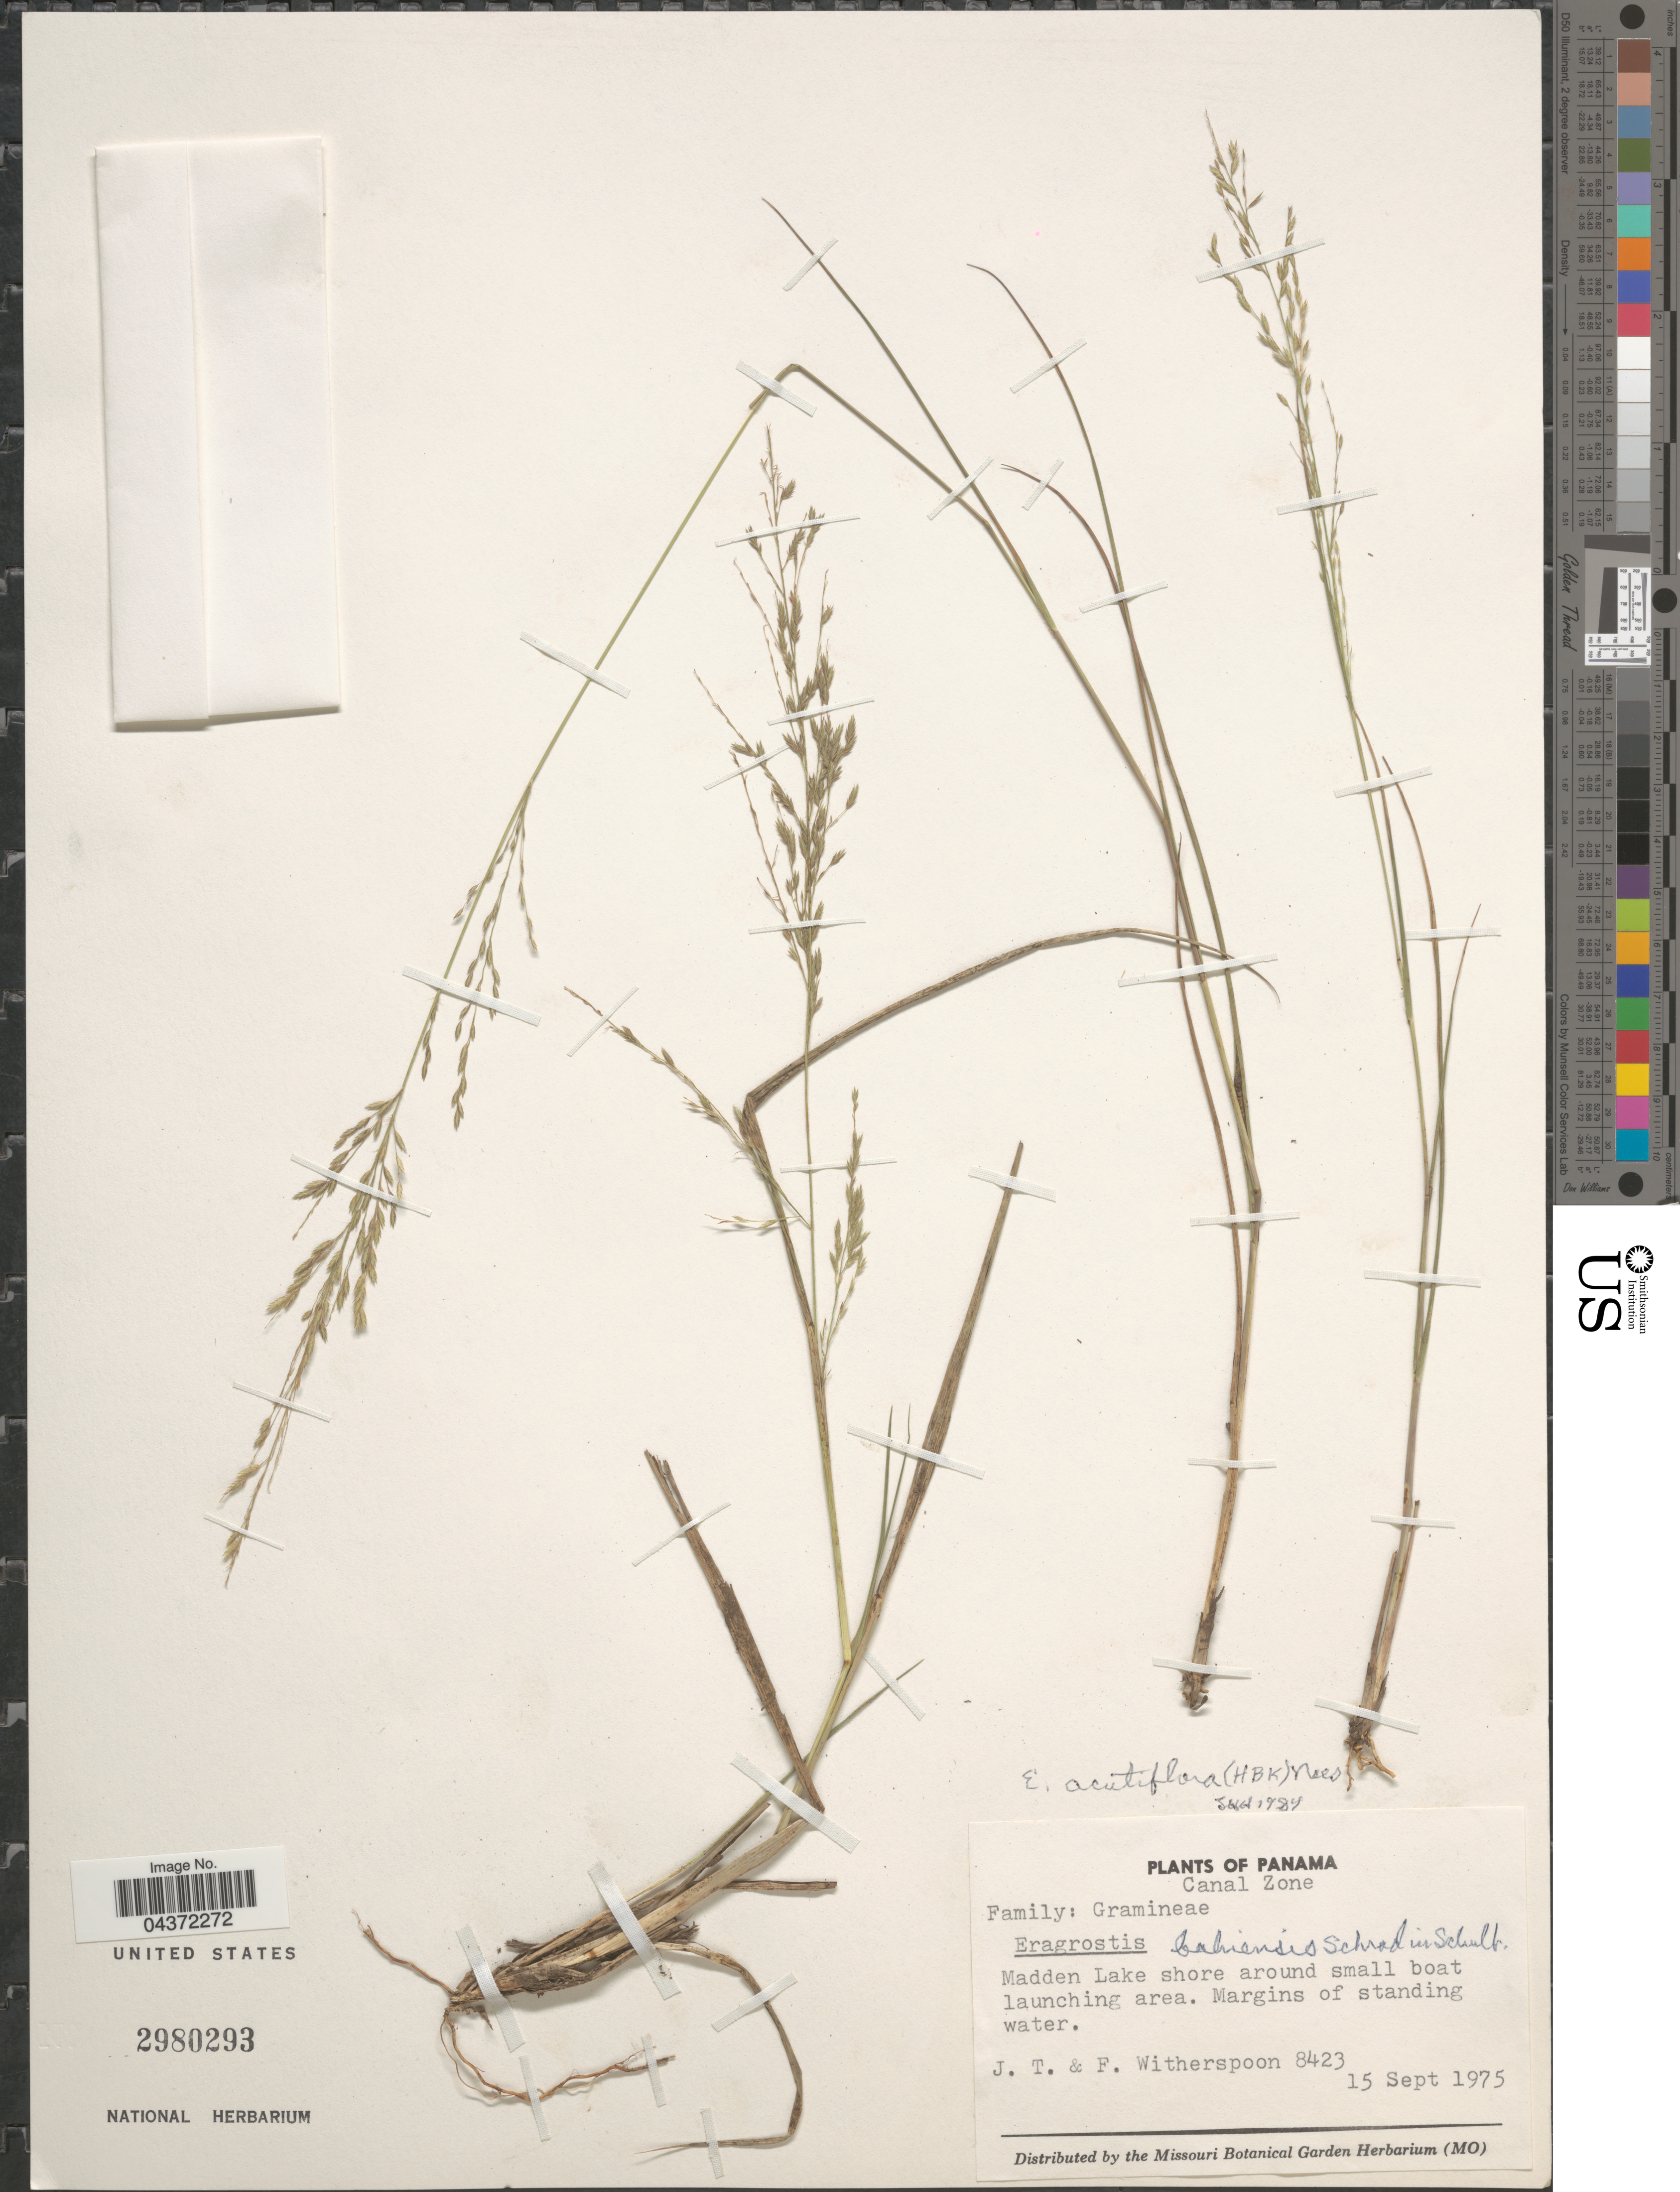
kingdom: Plantae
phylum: Tracheophyta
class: Liliopsida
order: Poales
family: Poaceae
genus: Eragrostis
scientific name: Eragrostis acutiflora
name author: (Kunth) Nees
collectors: J. Witherspoon & F. Witherspoon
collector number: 8423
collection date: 1975-09-15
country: Panama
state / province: Colón / Panamá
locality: Canal Zone. Madden Lake shore around small boat launching area.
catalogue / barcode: US 2980293